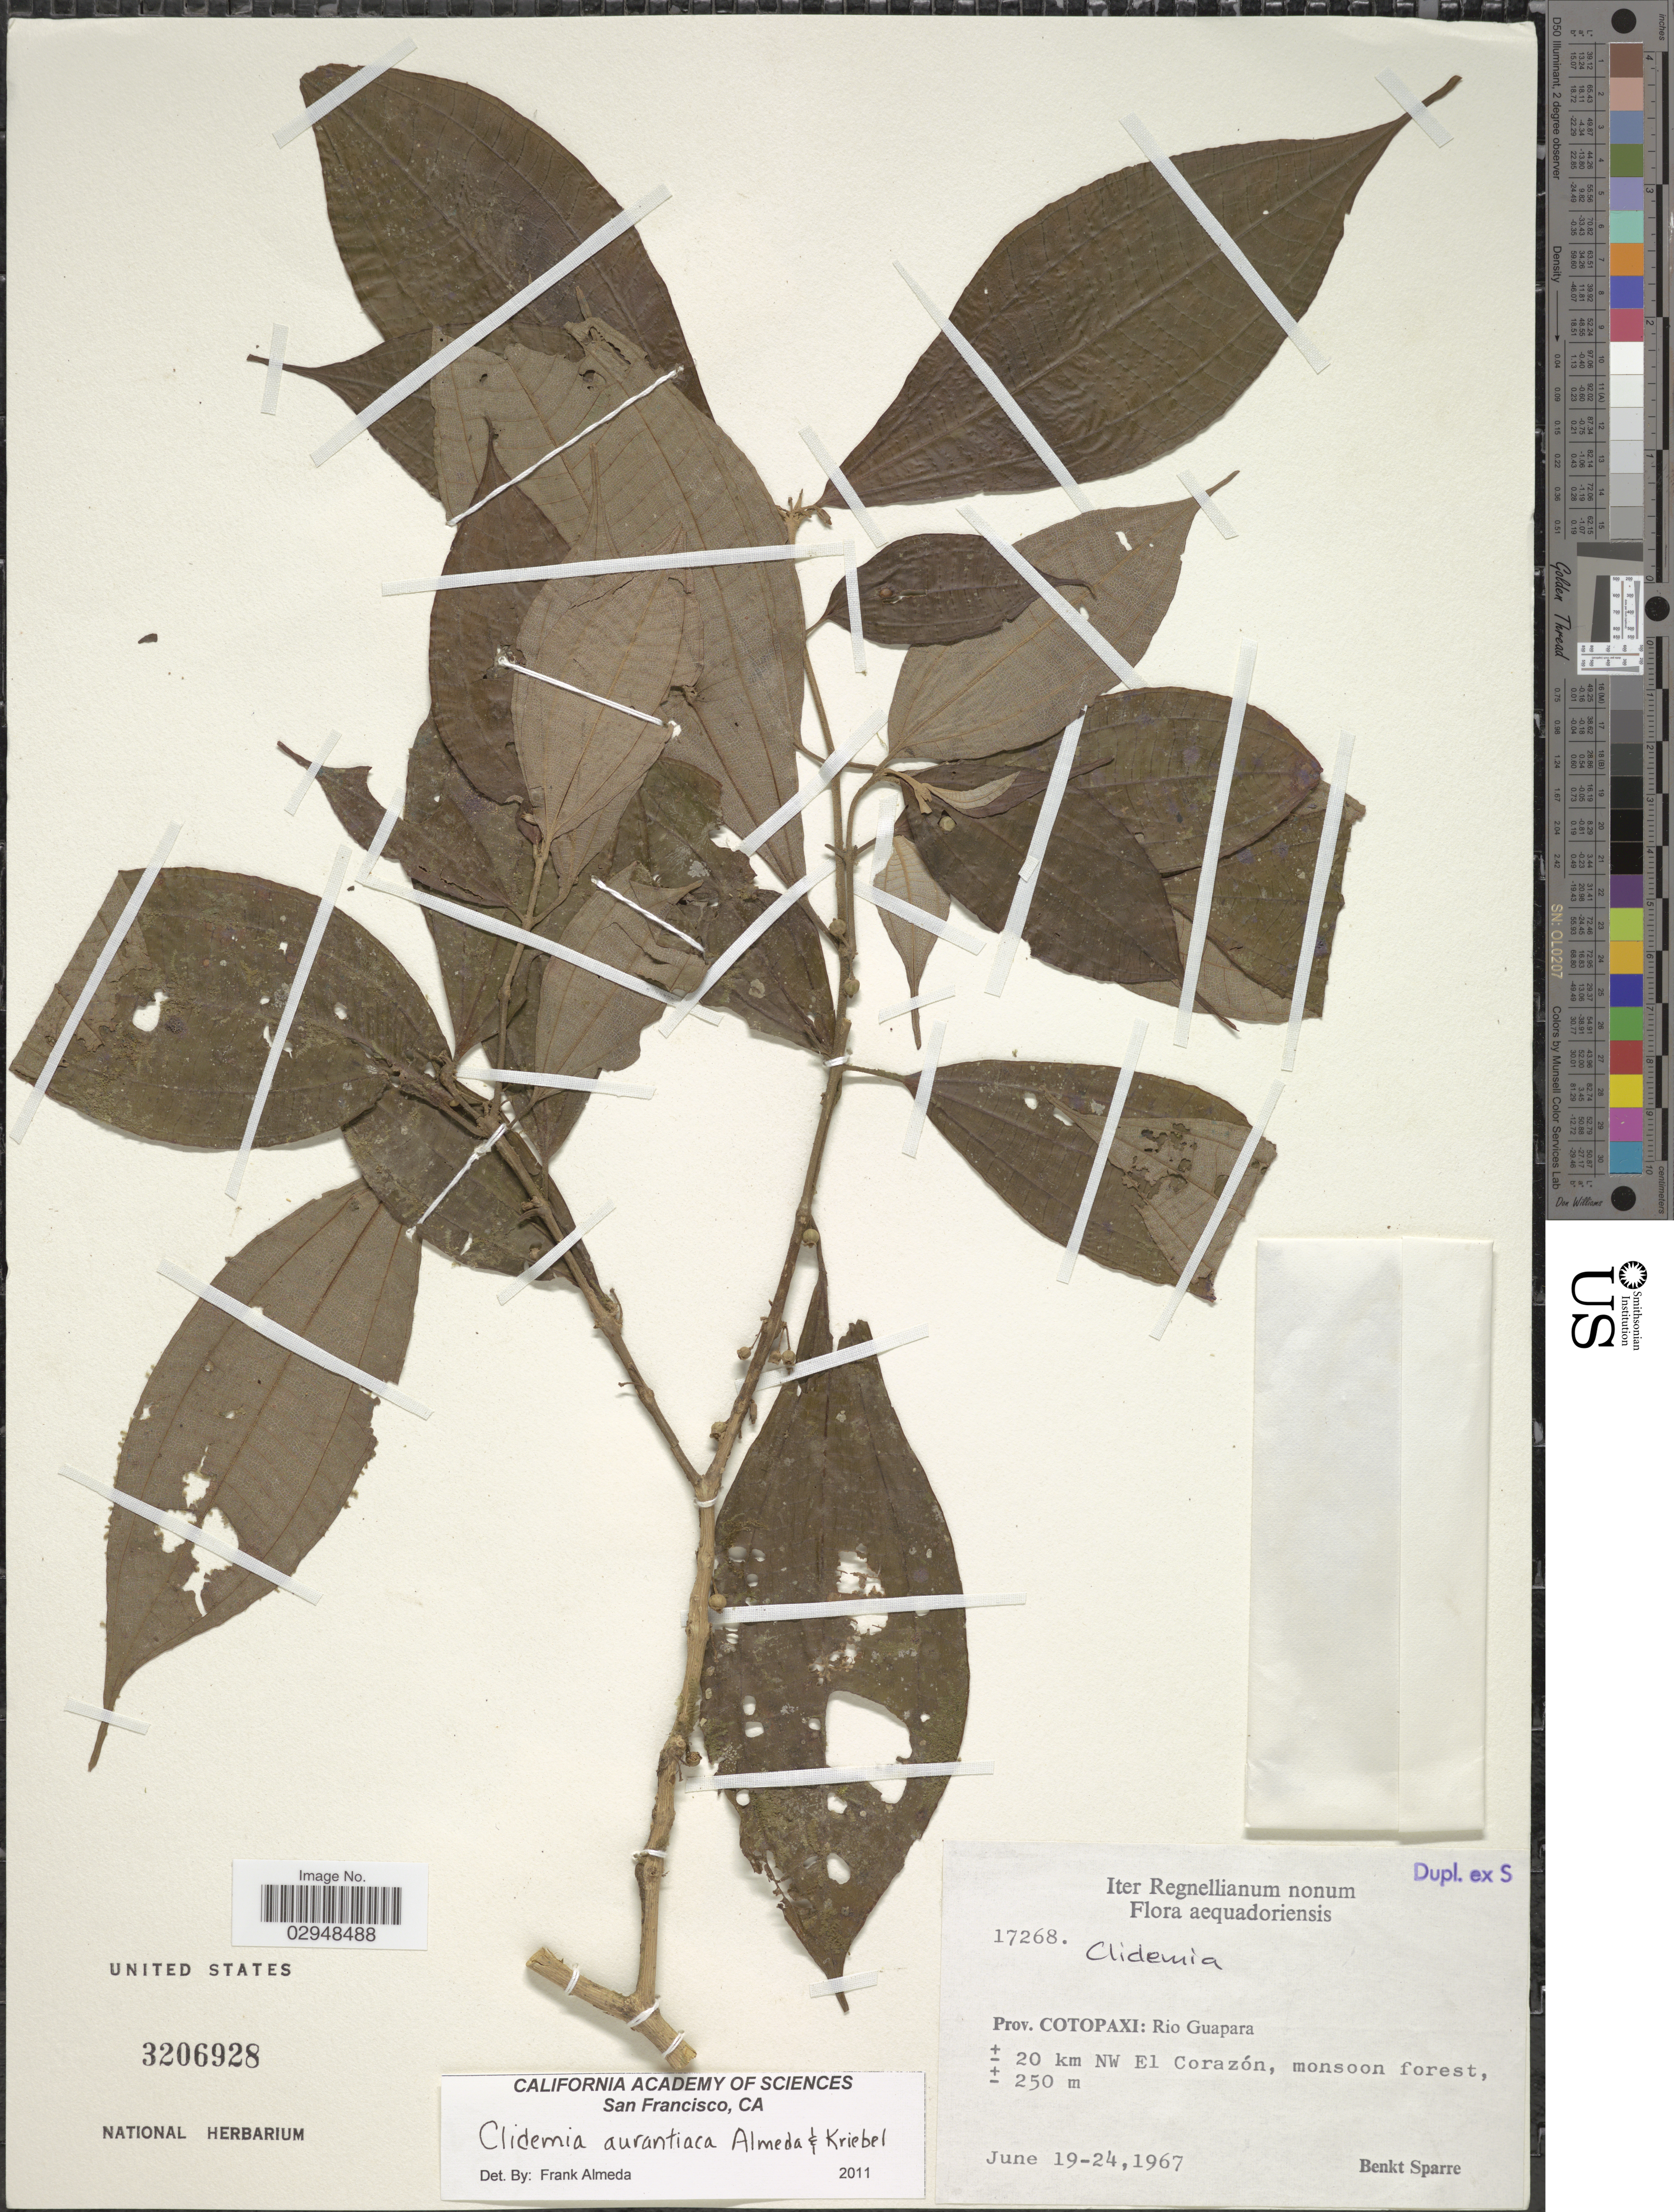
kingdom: Plantae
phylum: Tracheophyta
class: Magnoliopsida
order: Myrtales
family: Melastomataceae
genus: Clidemia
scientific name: Clidemia aurantiaca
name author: Almeda & Kriebel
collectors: B. Sparre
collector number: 17268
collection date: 1967-06-19/1967-06-24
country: Ecuador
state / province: Cotopaxi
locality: Rio Guapara. ± 20 km NW El Corazón.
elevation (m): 250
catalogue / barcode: US 3206928